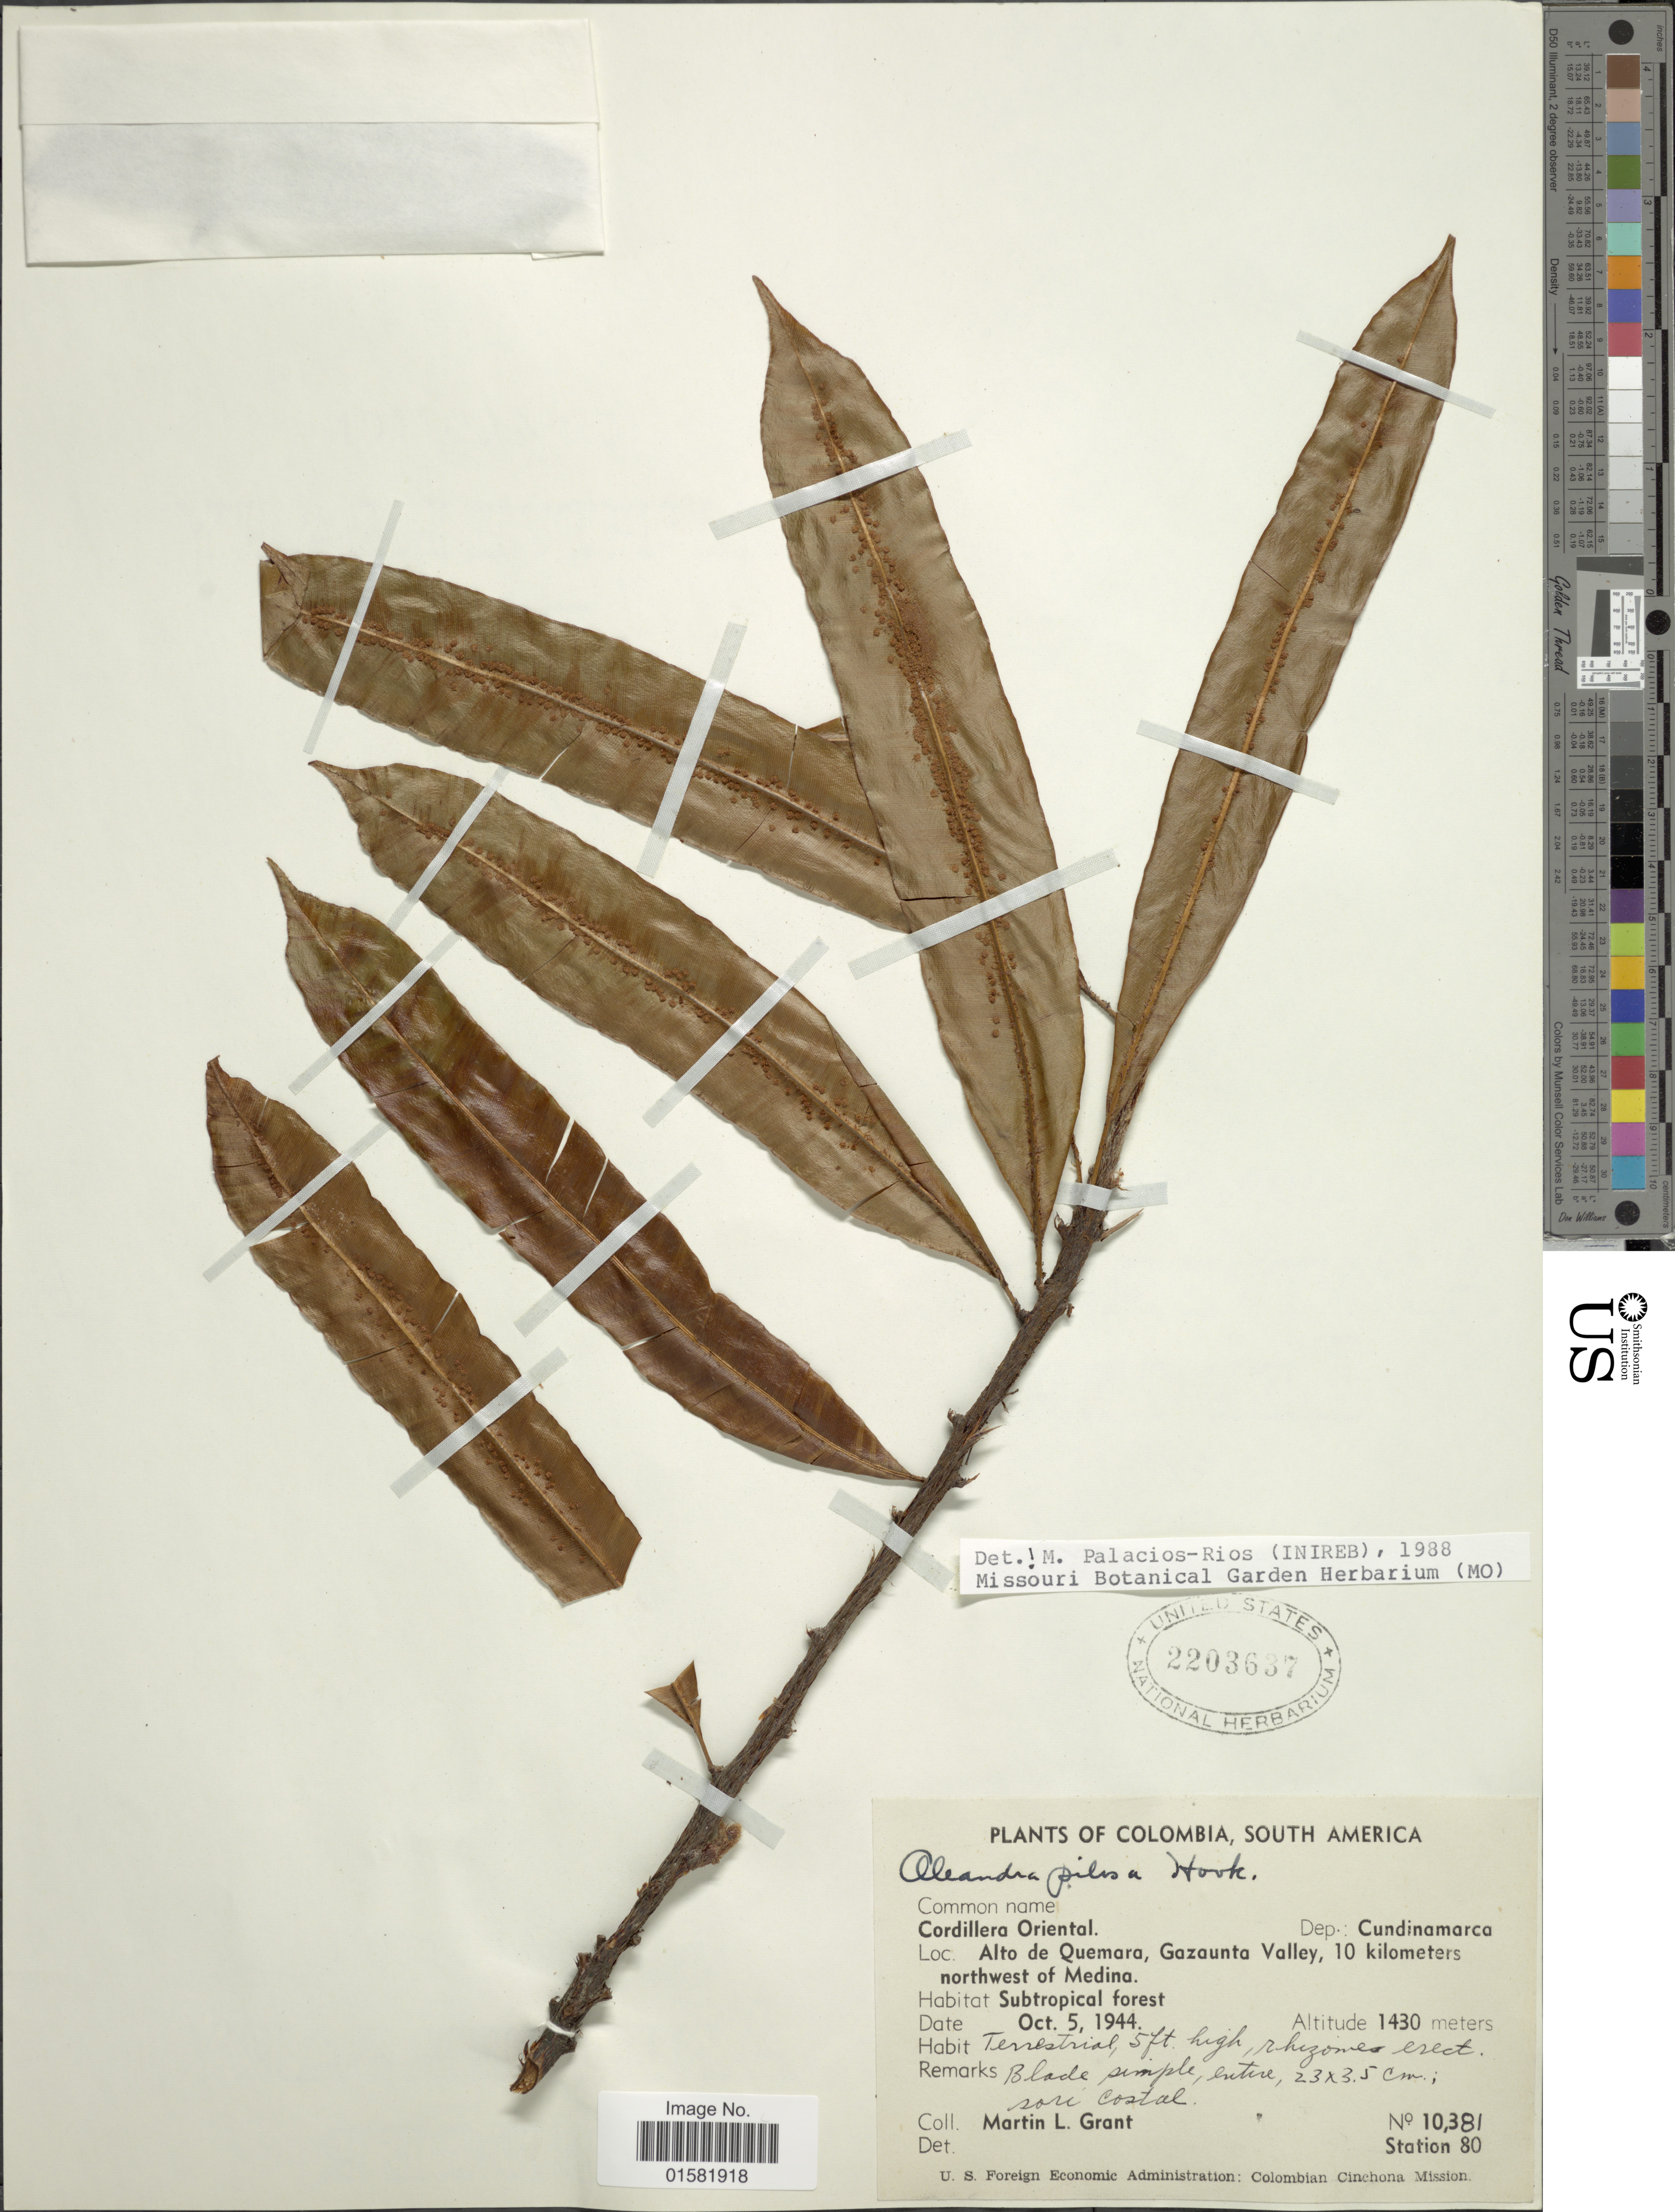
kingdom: Plantae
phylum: Tracheophyta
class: Polypodiopsida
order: Polypodiales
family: Oleandraceae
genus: Oleandra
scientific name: Oleandra pilosa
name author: Hook.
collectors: M. L. Grant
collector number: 10381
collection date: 1944-10-05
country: Colombia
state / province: Cundinamarca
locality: Colombia, South America, Cordillera Oriental, Dep.: Cundinamarca, Alto de Quemara, Gazaunta Valley, 10 kilometers northwest of Medina.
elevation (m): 1430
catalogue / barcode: US 2203637